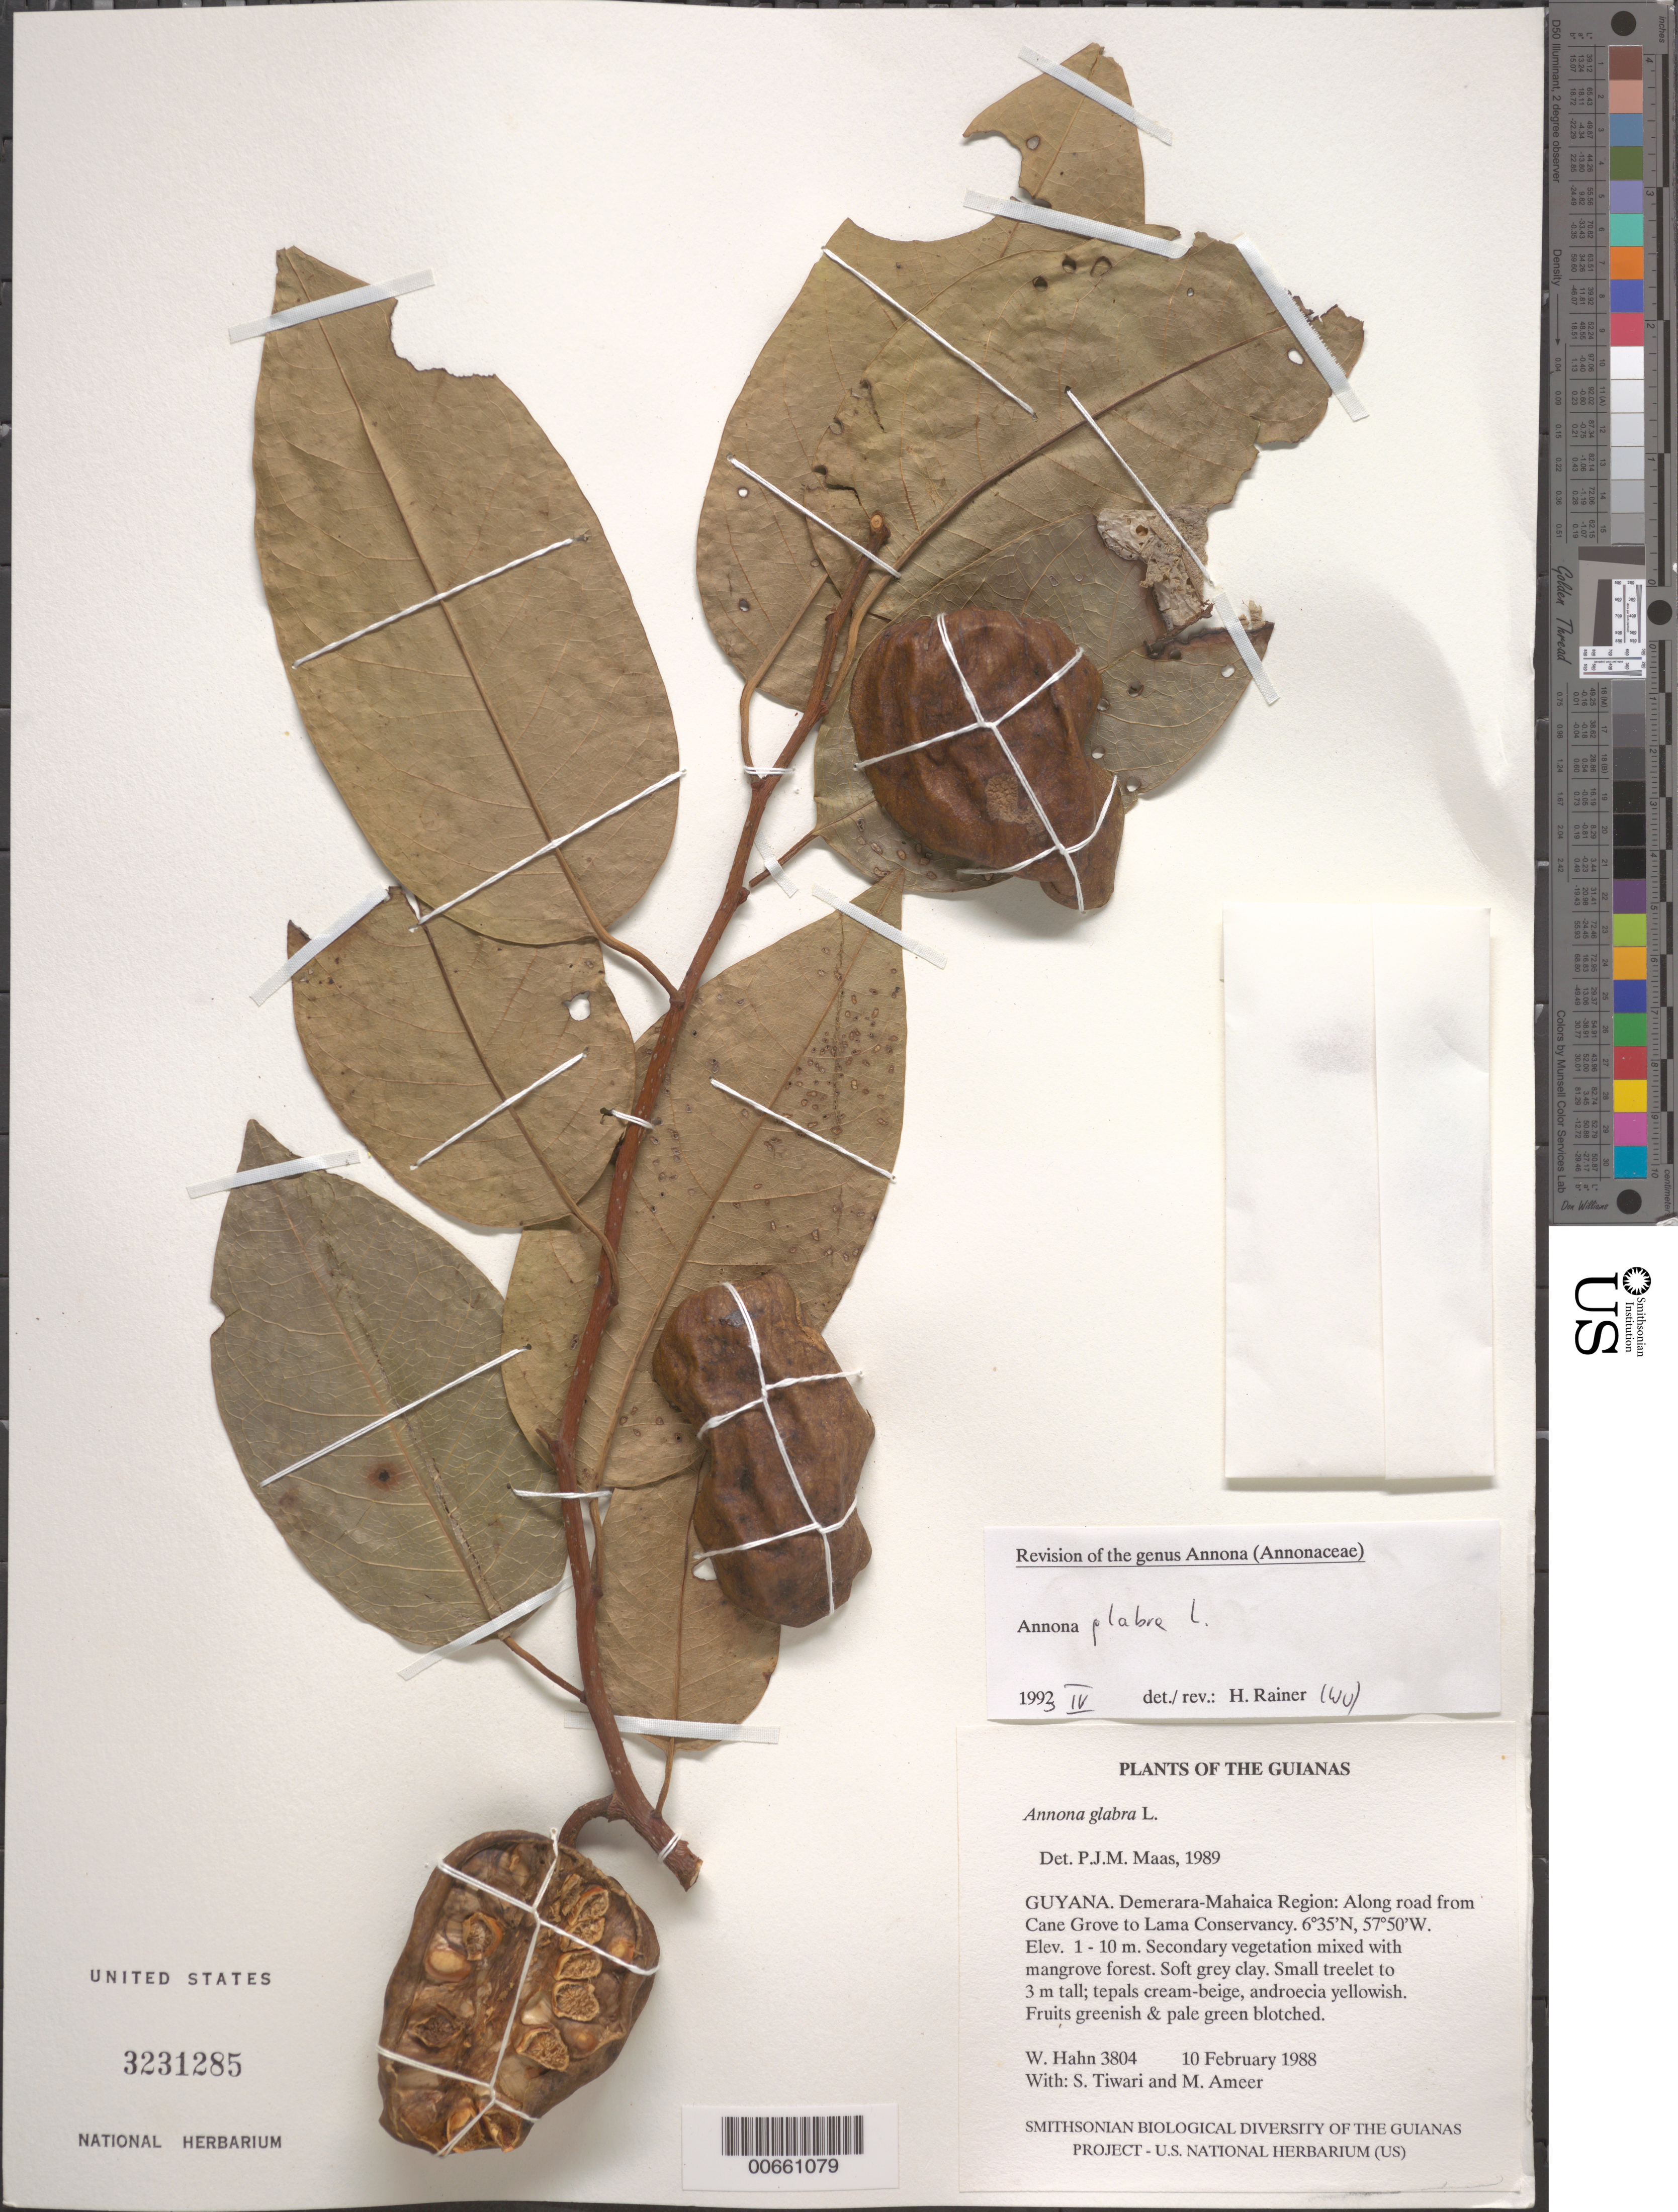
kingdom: Plantae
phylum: Tracheophyta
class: Magnoliopsida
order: Magnoliales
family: Annonaceae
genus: Annona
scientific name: Annona glabra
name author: L.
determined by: Rainer, H.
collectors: W. Hahn, S. Tiwari & M. Ameer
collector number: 3804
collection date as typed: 10 February 1988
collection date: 1988-02-10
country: Guyana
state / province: Demerara-Mahaica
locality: Along road from Cane Grove to Lama Conservancy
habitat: Secondary vegetation mixed with mangrove forest. Soft grey clay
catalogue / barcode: US 3231285